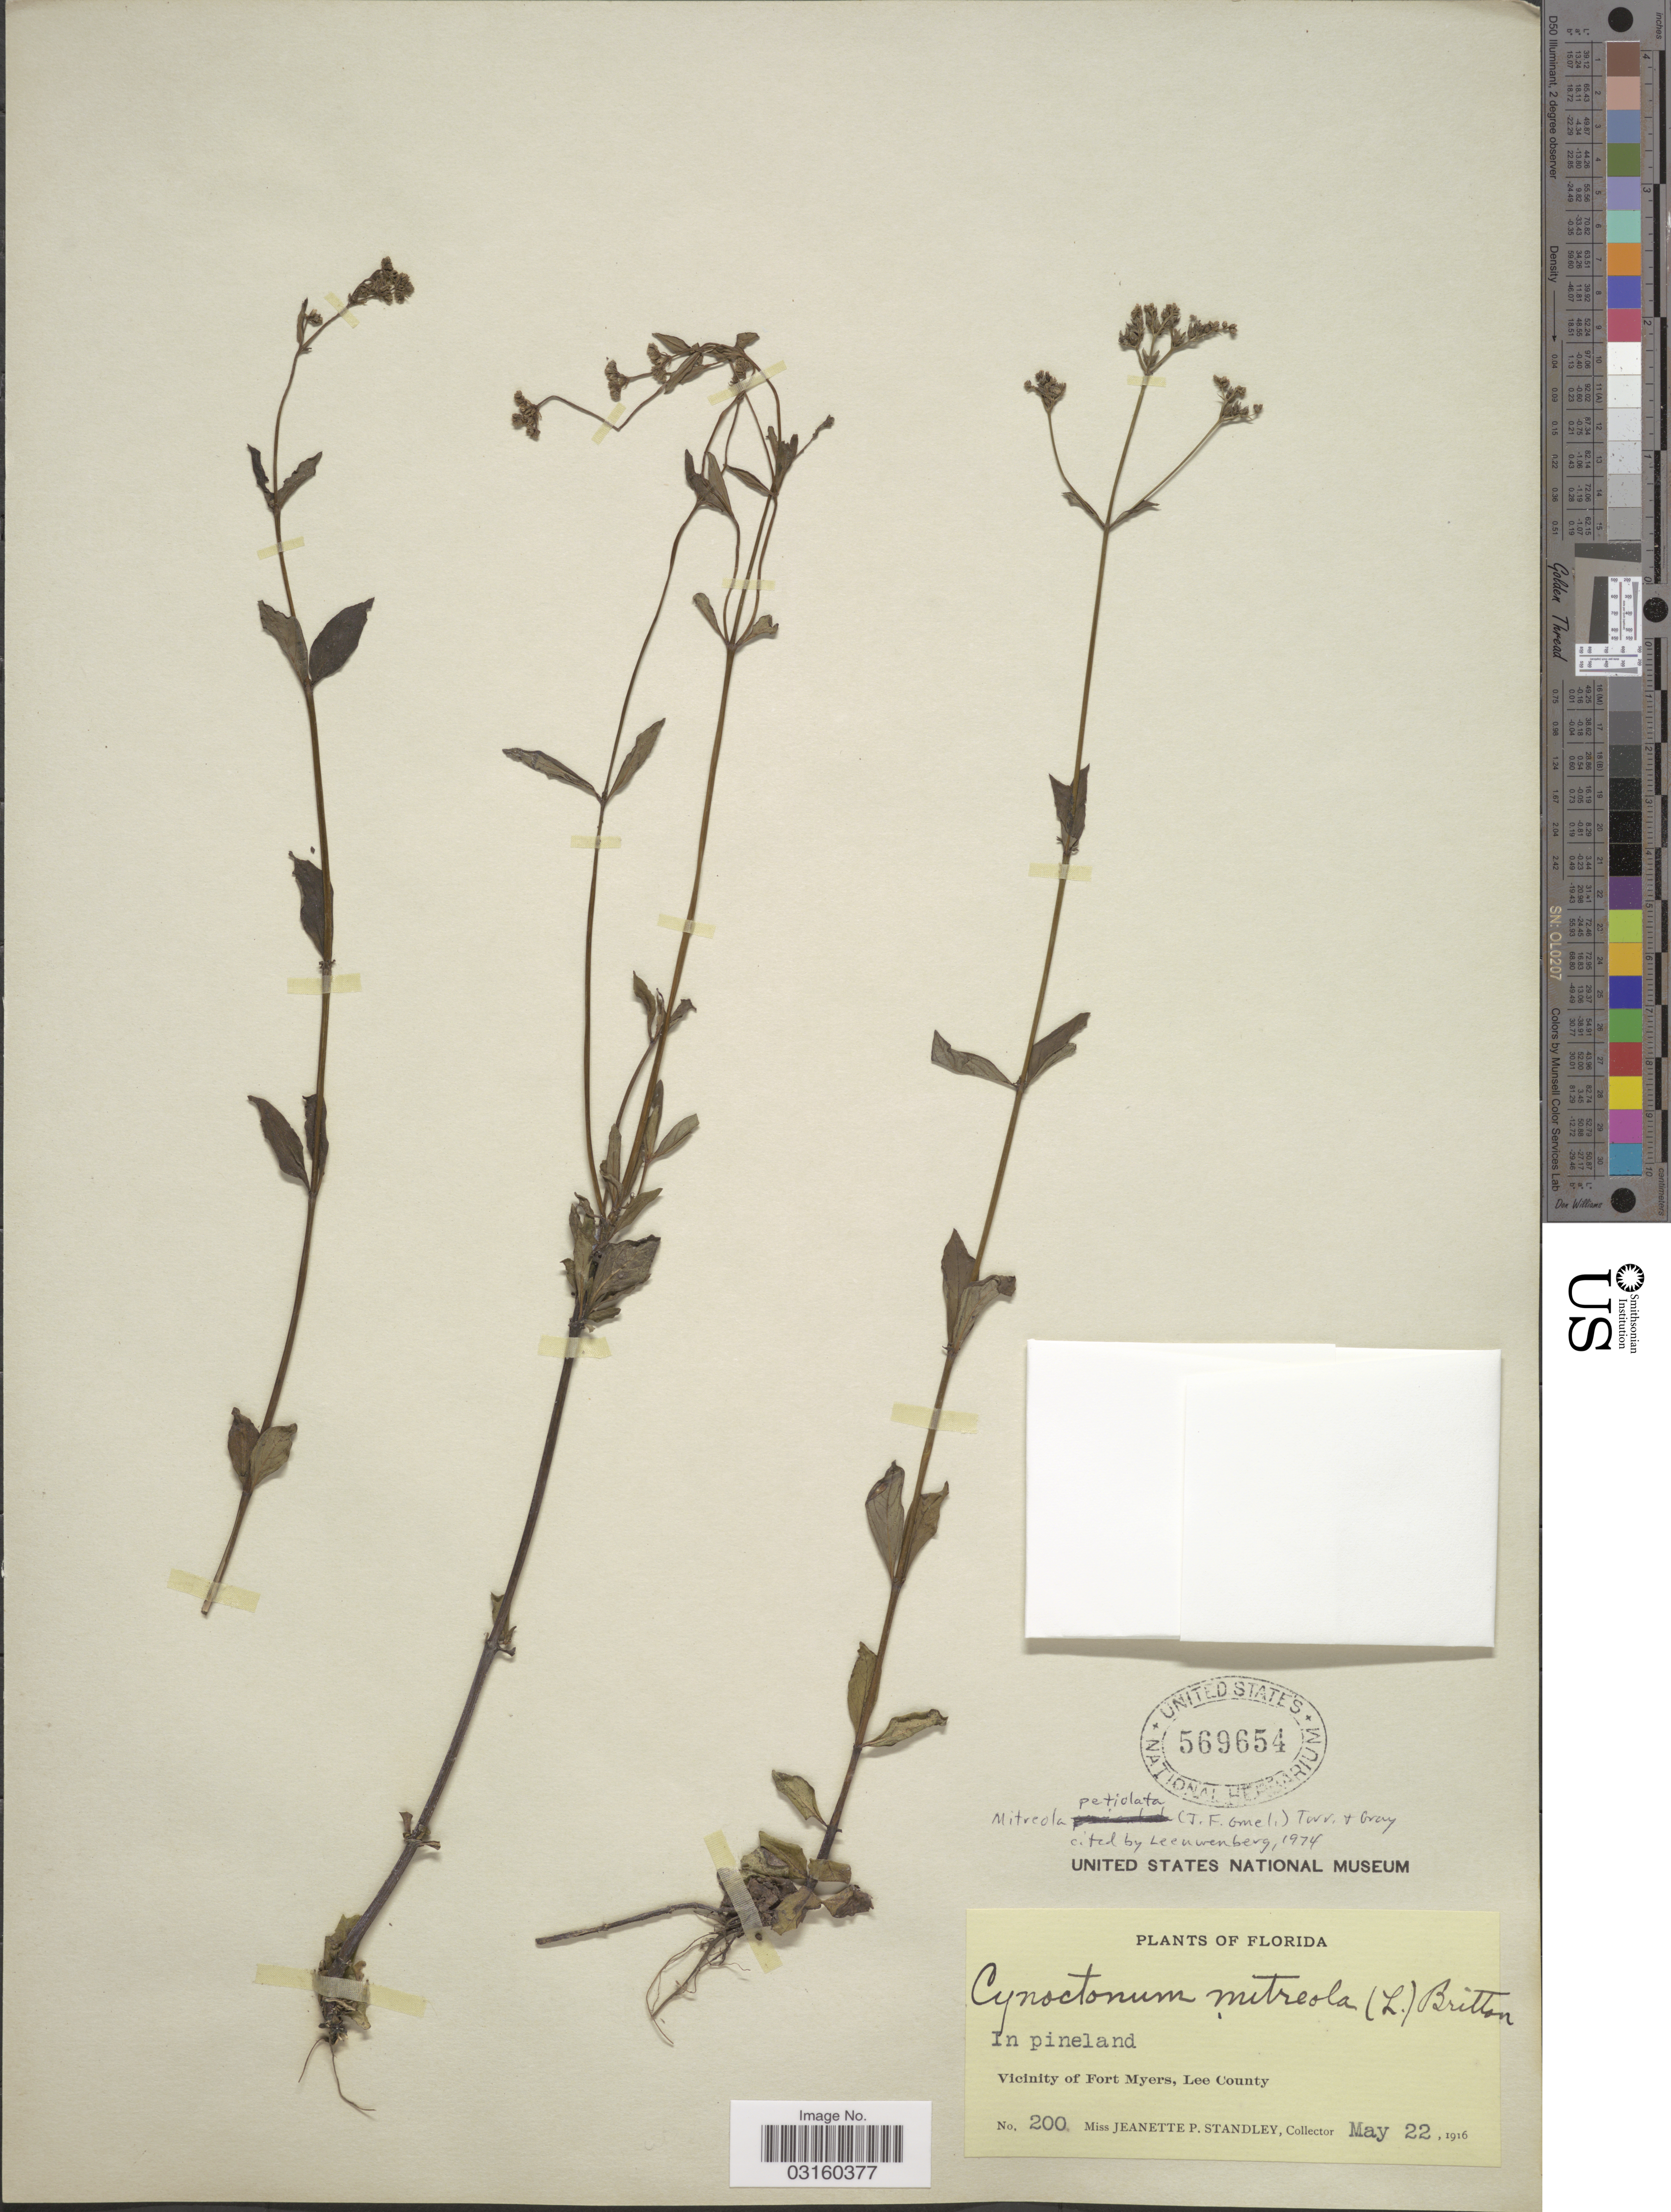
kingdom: Plantae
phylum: Tracheophyta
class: Magnoliopsida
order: Gentianales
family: Loganiaceae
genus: Mitreola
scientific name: Mitreola petiolata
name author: (J.F. Gmel.) Torr. & A. Gray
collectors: J. P. Standley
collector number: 200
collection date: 1916-05-22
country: United States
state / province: Florida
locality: In pineland, Vicinity of Fort Myers, Lee County.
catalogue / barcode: US 569654